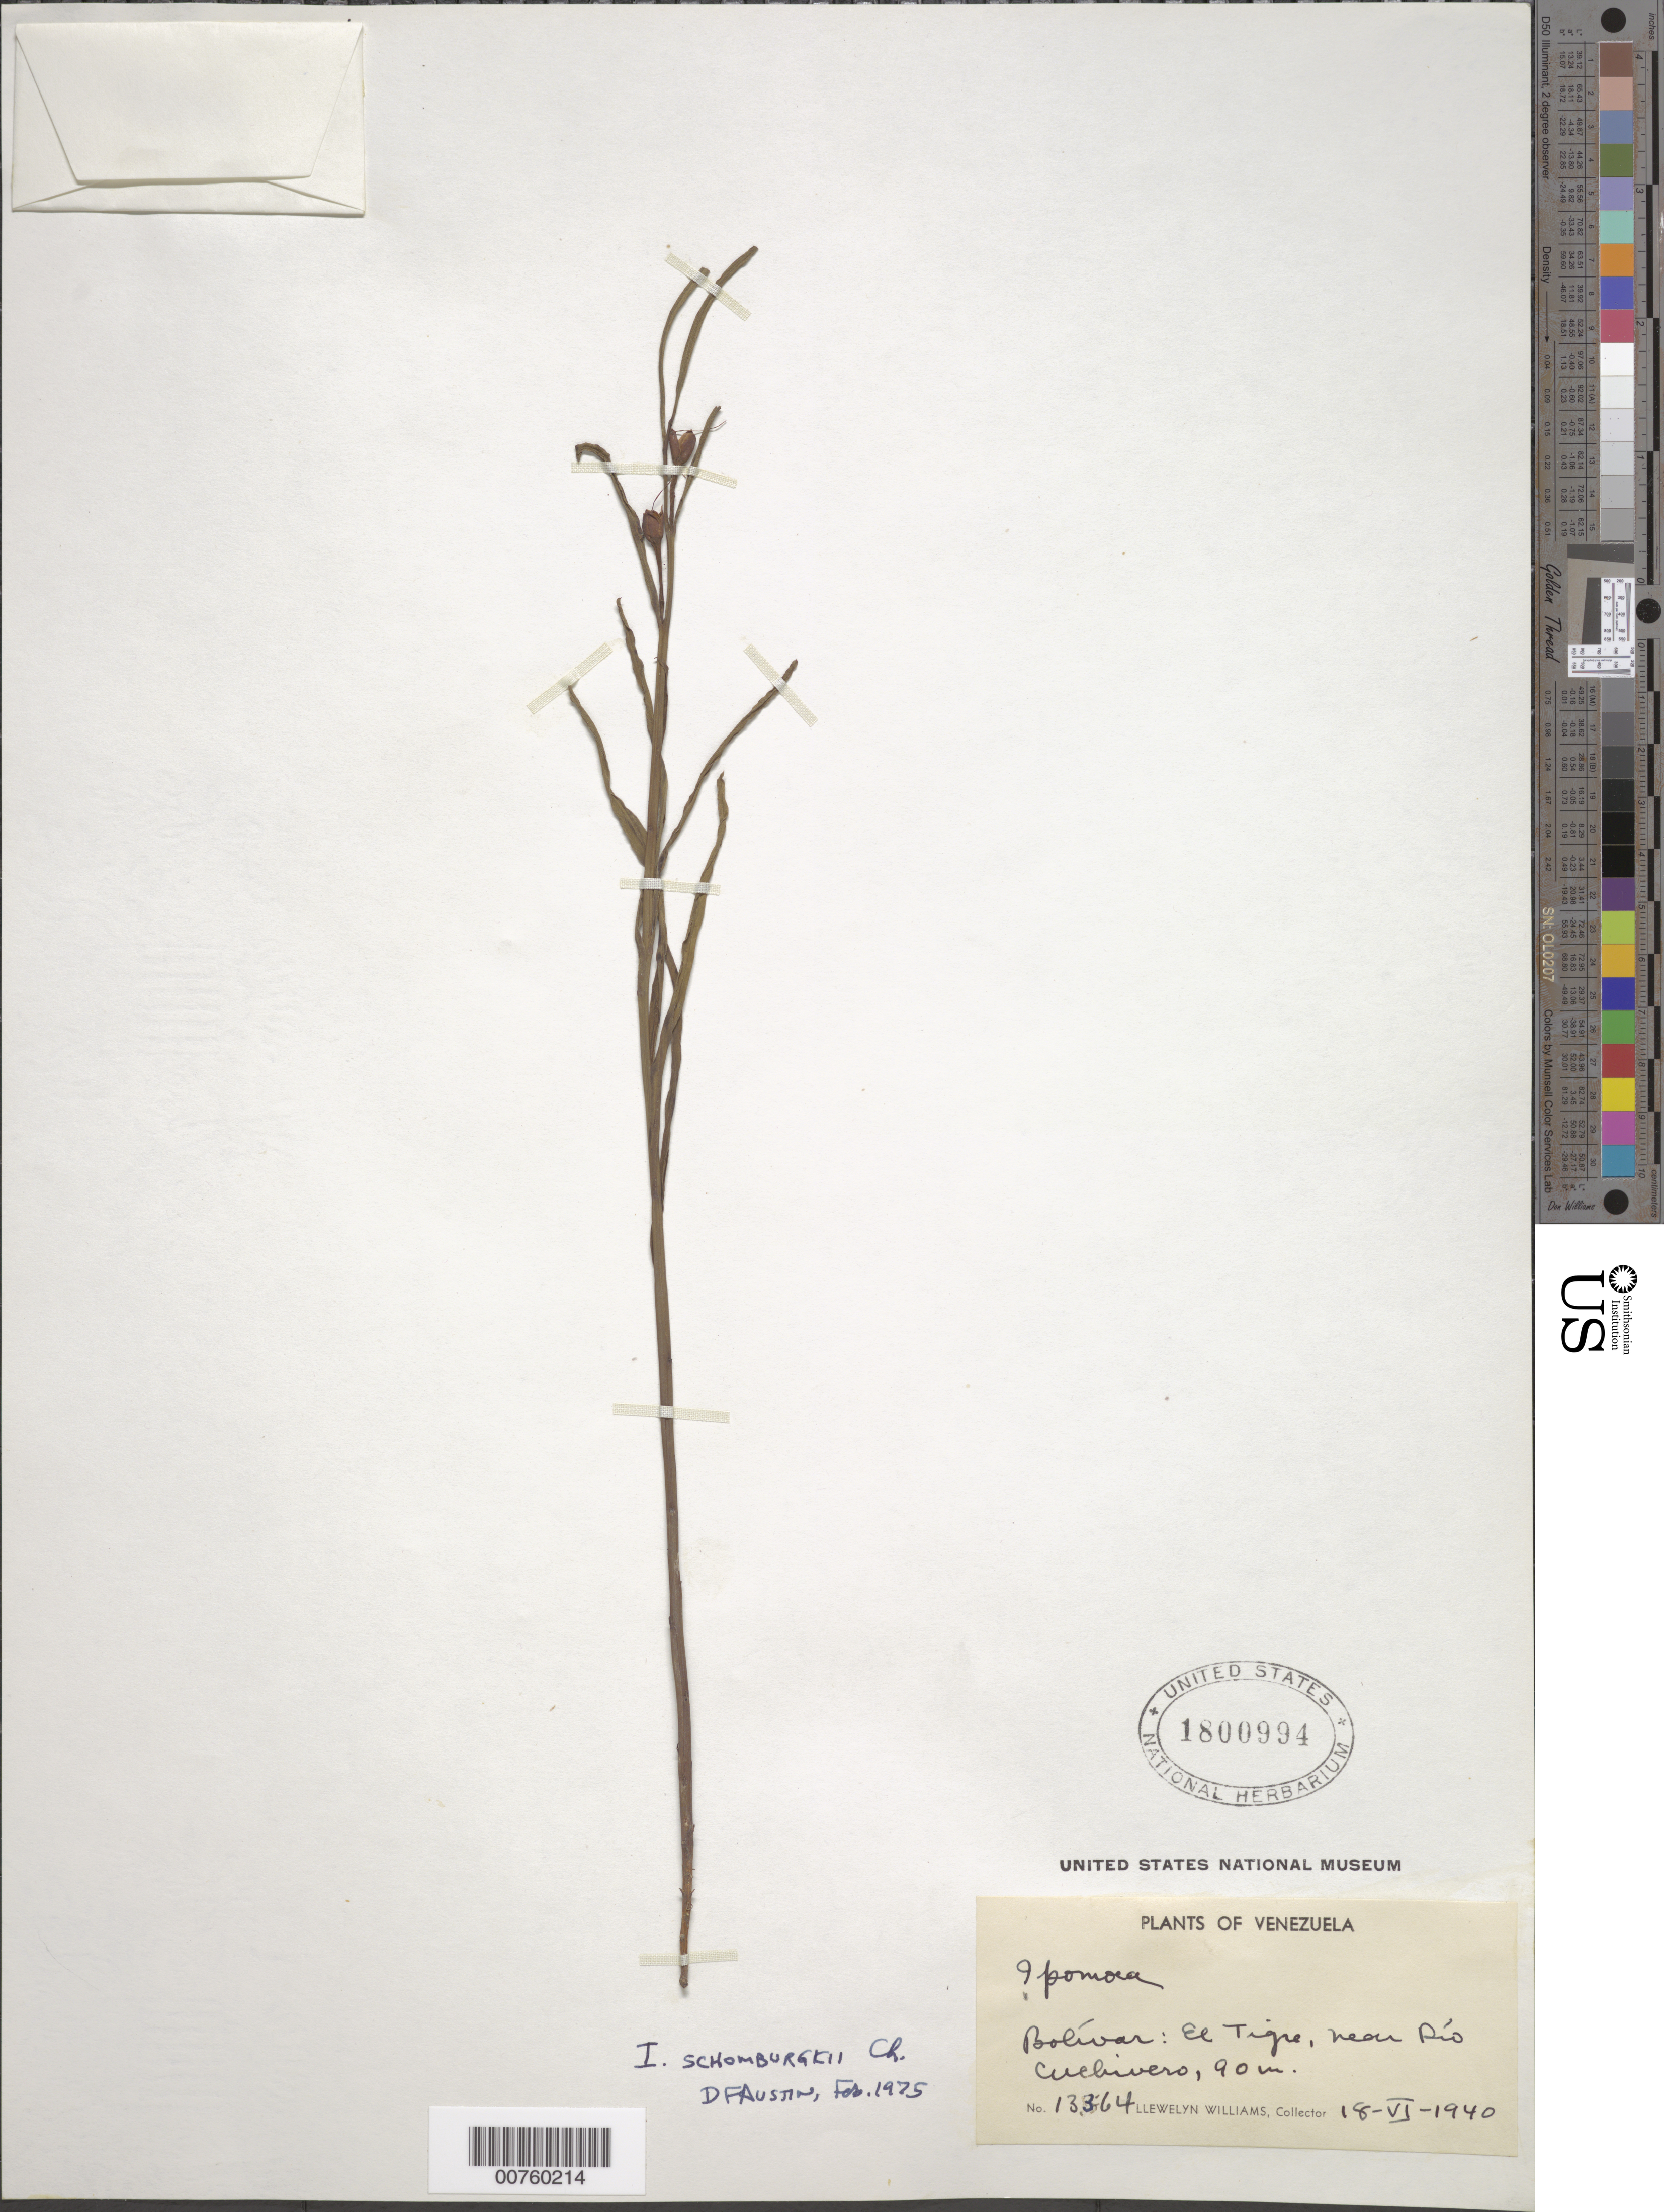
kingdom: Plantae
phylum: Tracheophyta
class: Magnoliopsida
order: Solanales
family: Convolvulaceae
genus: Ipomoea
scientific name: Ipomoea schomburgkii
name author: Choisy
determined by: Austin, D. F.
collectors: Ll. Williams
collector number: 13364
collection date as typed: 18-Jun-40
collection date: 1940-06-18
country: Venezuela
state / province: Bolívar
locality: El Tigre, cerca de El Río Cuchivero; San Vicente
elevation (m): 95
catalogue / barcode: US 1800994